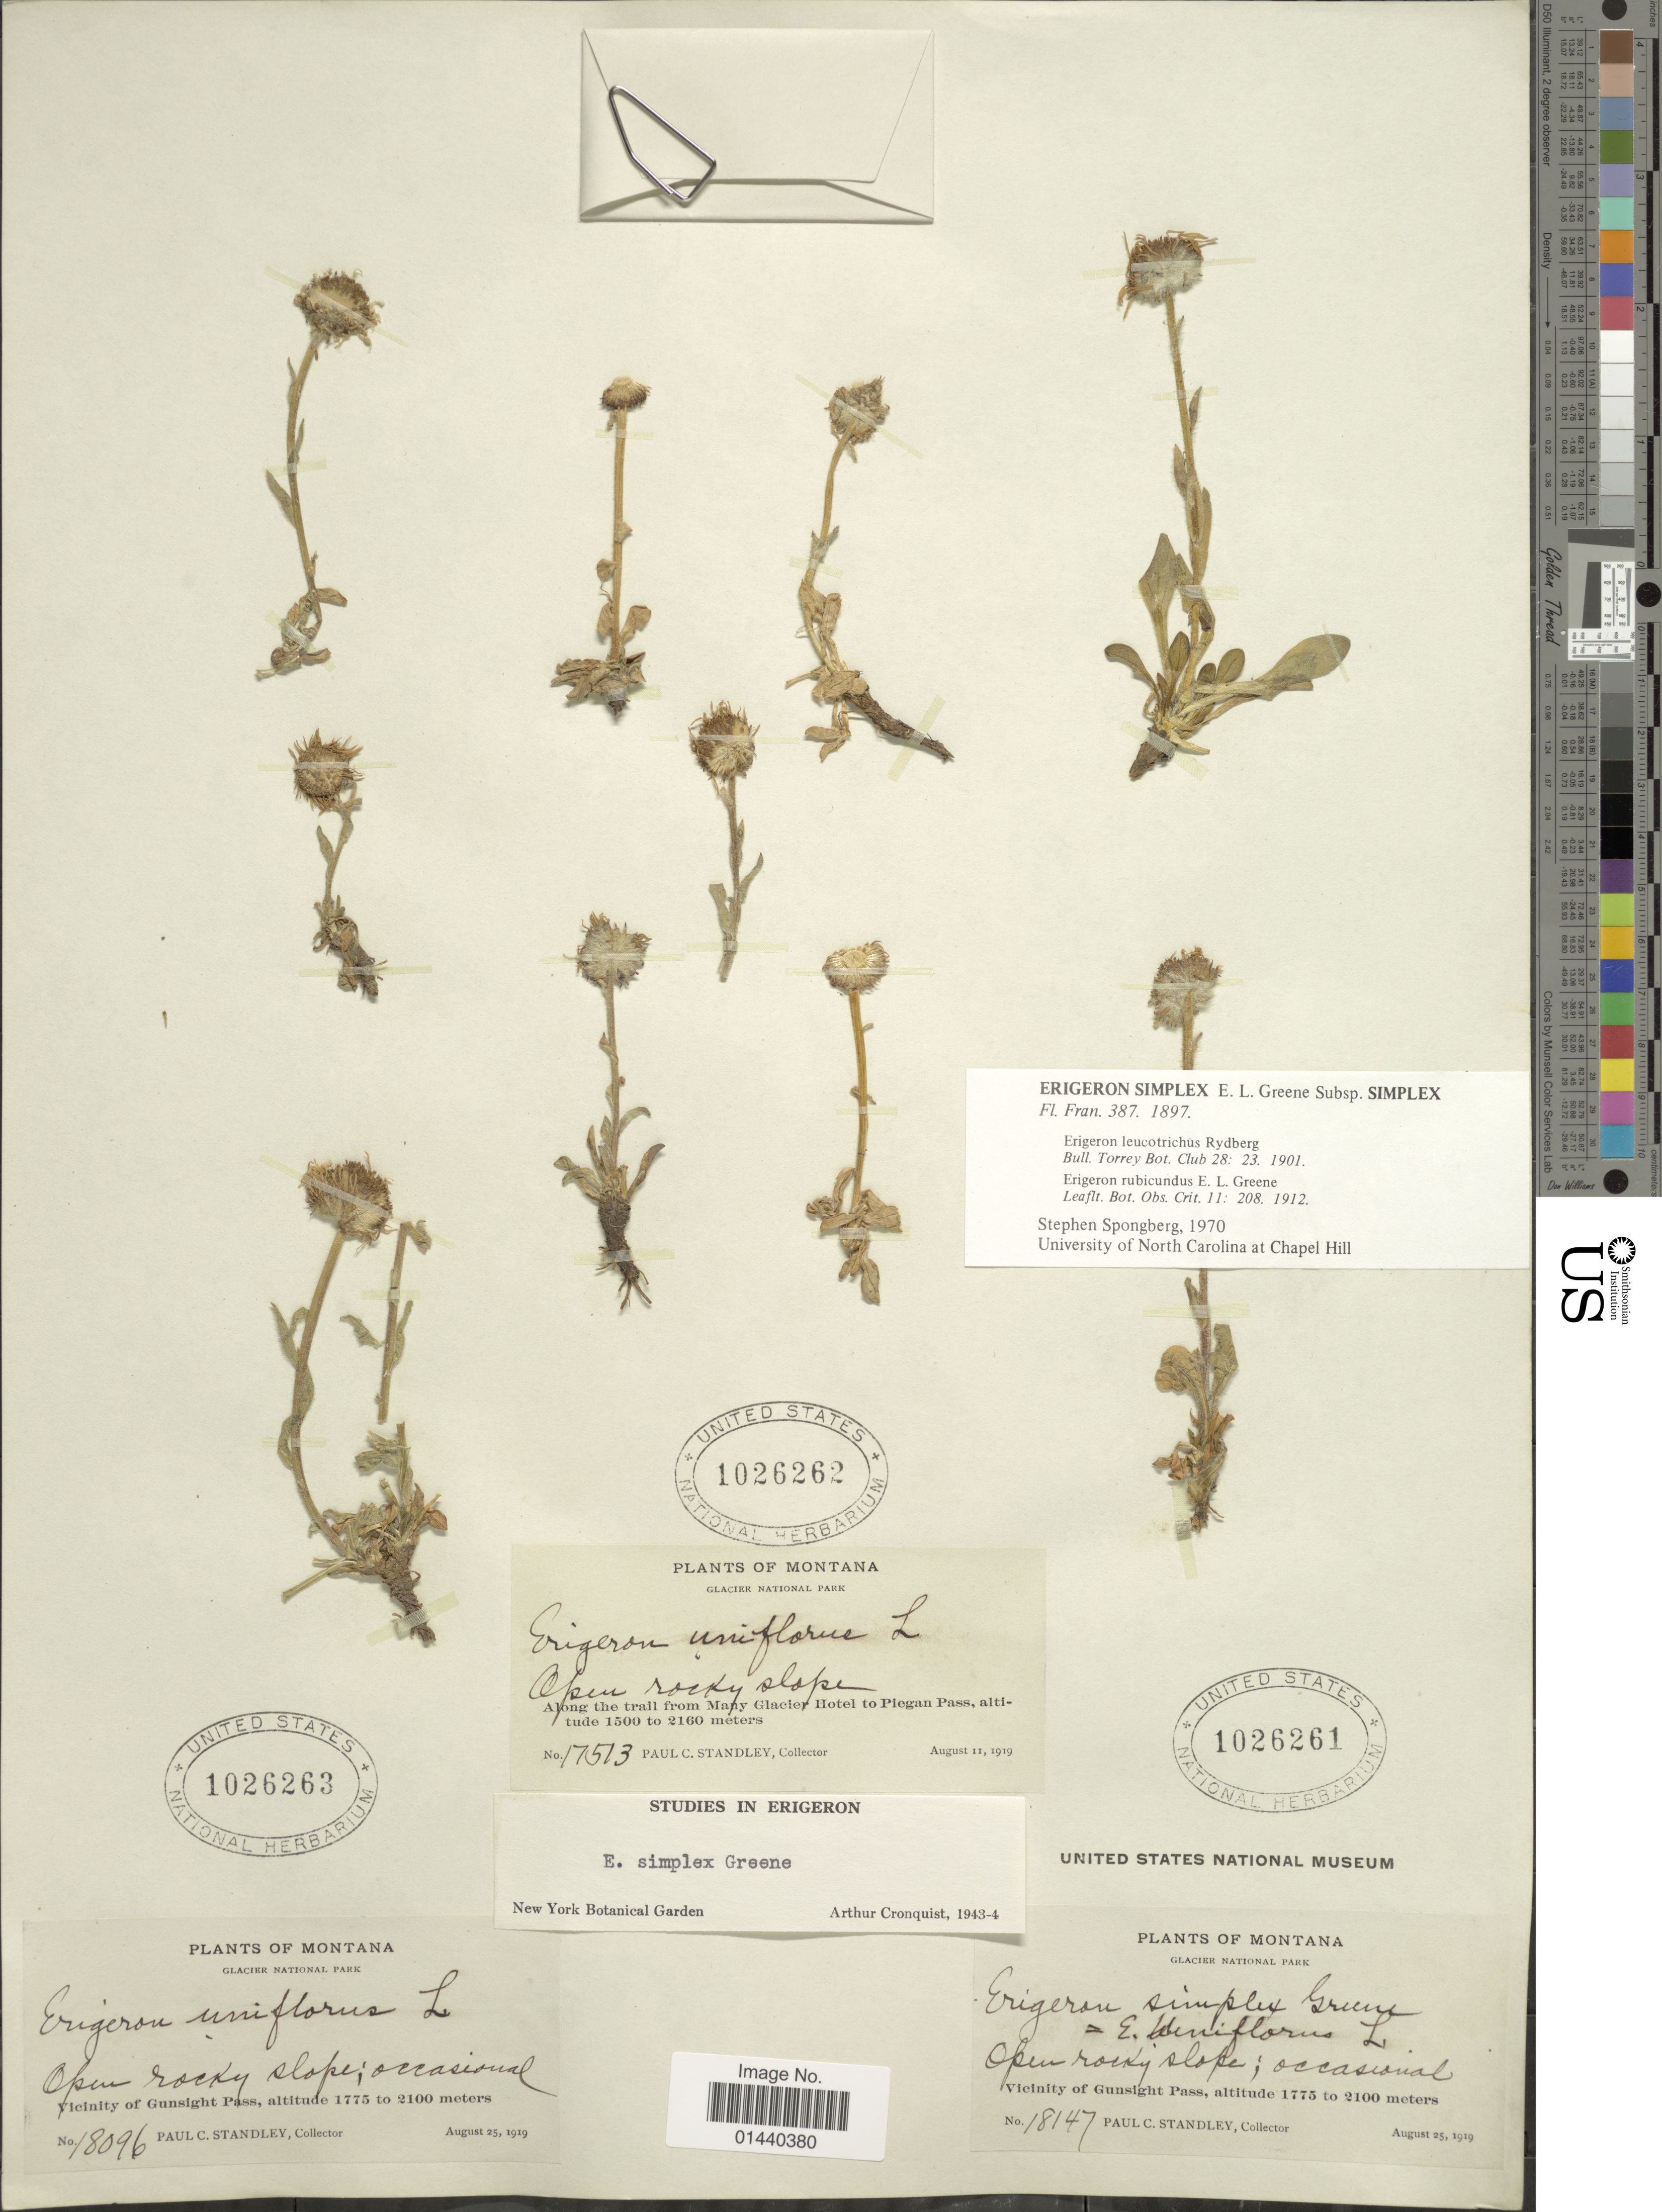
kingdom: Plantae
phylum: Tracheophyta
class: Magnoliopsida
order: Asterales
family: Asteraceae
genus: Erigeron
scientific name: Erigeron simplex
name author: Greene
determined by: Cronquist, A. J.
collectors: P. C. Standley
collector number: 17513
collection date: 1919-08-11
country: United States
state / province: Montana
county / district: Glacier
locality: Glacier National Park. Along the trail from Many Glacier Hotel to Piegan Pass.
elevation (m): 1500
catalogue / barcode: US 1026262-2